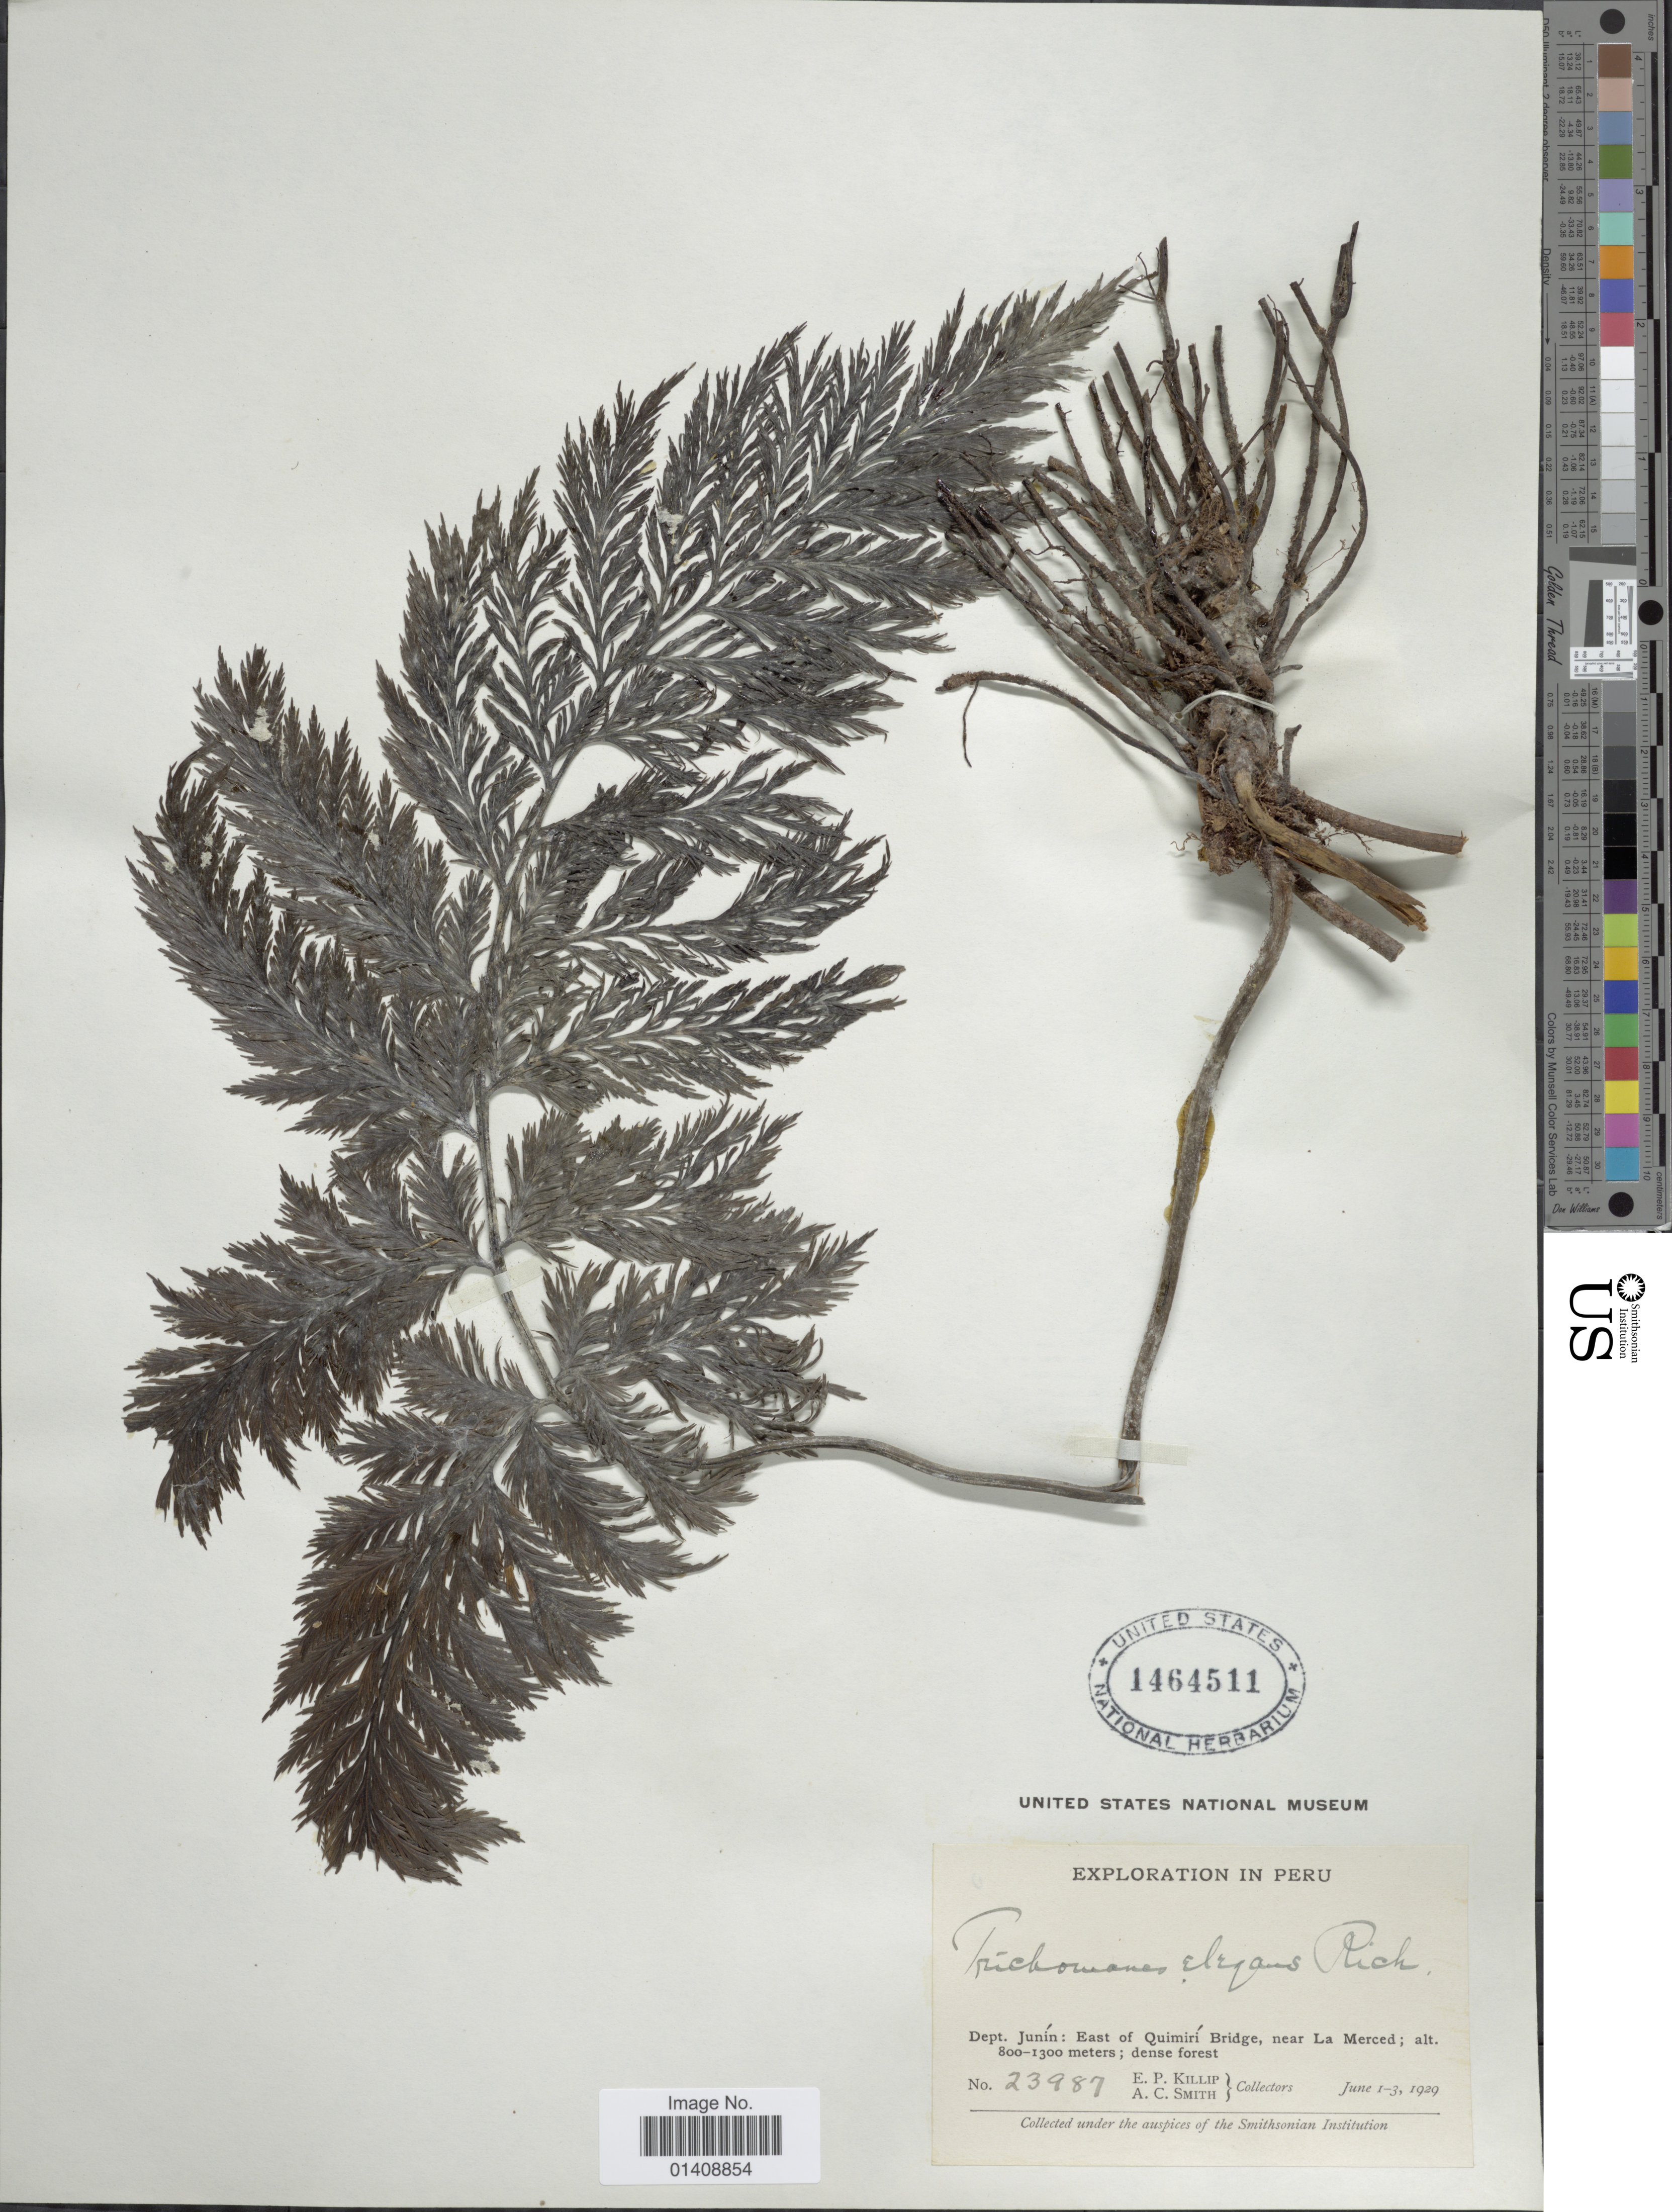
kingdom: Plantae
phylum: Tracheophyta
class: Polypodiopsida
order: Hymenophyllales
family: Hymenophyllaceae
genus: Trichomanes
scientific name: Trichomanes elegans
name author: Rich.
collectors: E. P. Killip & A. C. Smith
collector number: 23987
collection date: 1929-06-01/1929-06-03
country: Peru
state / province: Junín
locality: East of Quimiri Bridge, near La Merced.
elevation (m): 800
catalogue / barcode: US 1464511